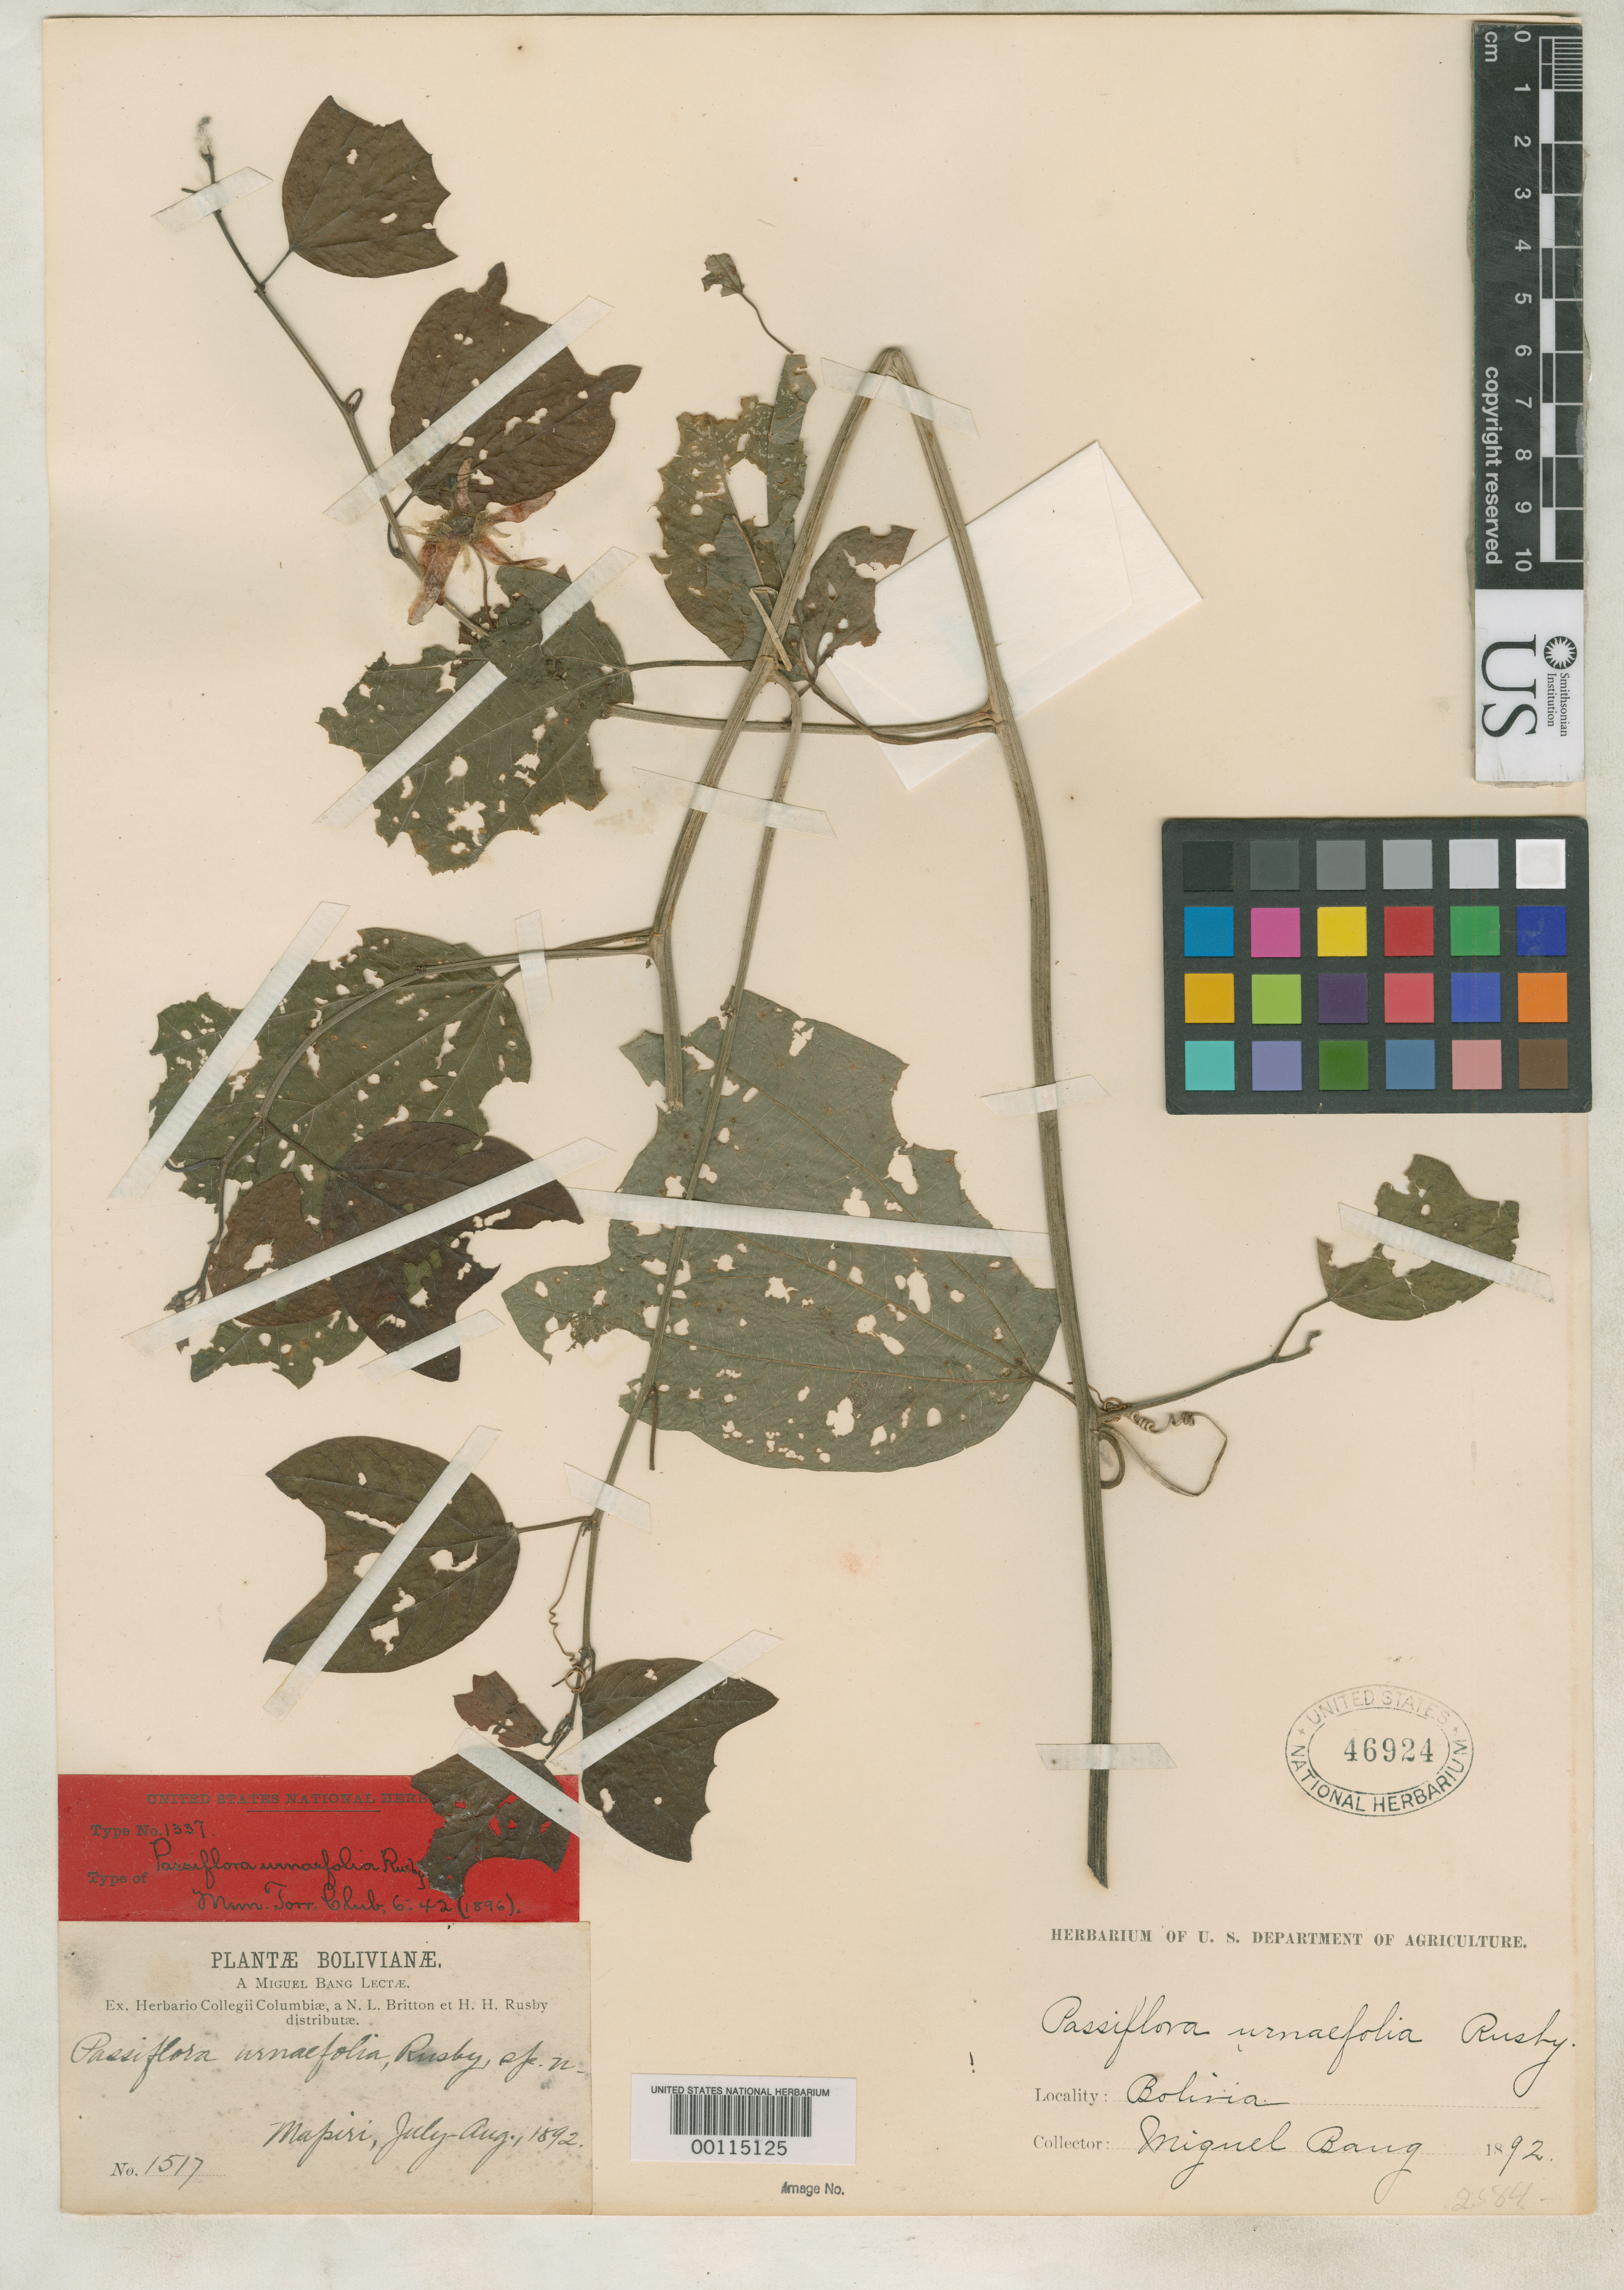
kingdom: Plantae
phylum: Tracheophyta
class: Magnoliopsida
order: Malpighiales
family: Passifloraceae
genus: Passiflora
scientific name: Passiflora urnifolia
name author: Rusby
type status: Isotype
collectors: M. Bang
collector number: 1517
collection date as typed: Jul 1892 to -- Aug 1892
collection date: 1892-07/1892-08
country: Bolivia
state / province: La Paz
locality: Mapiri.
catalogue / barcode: US 46924